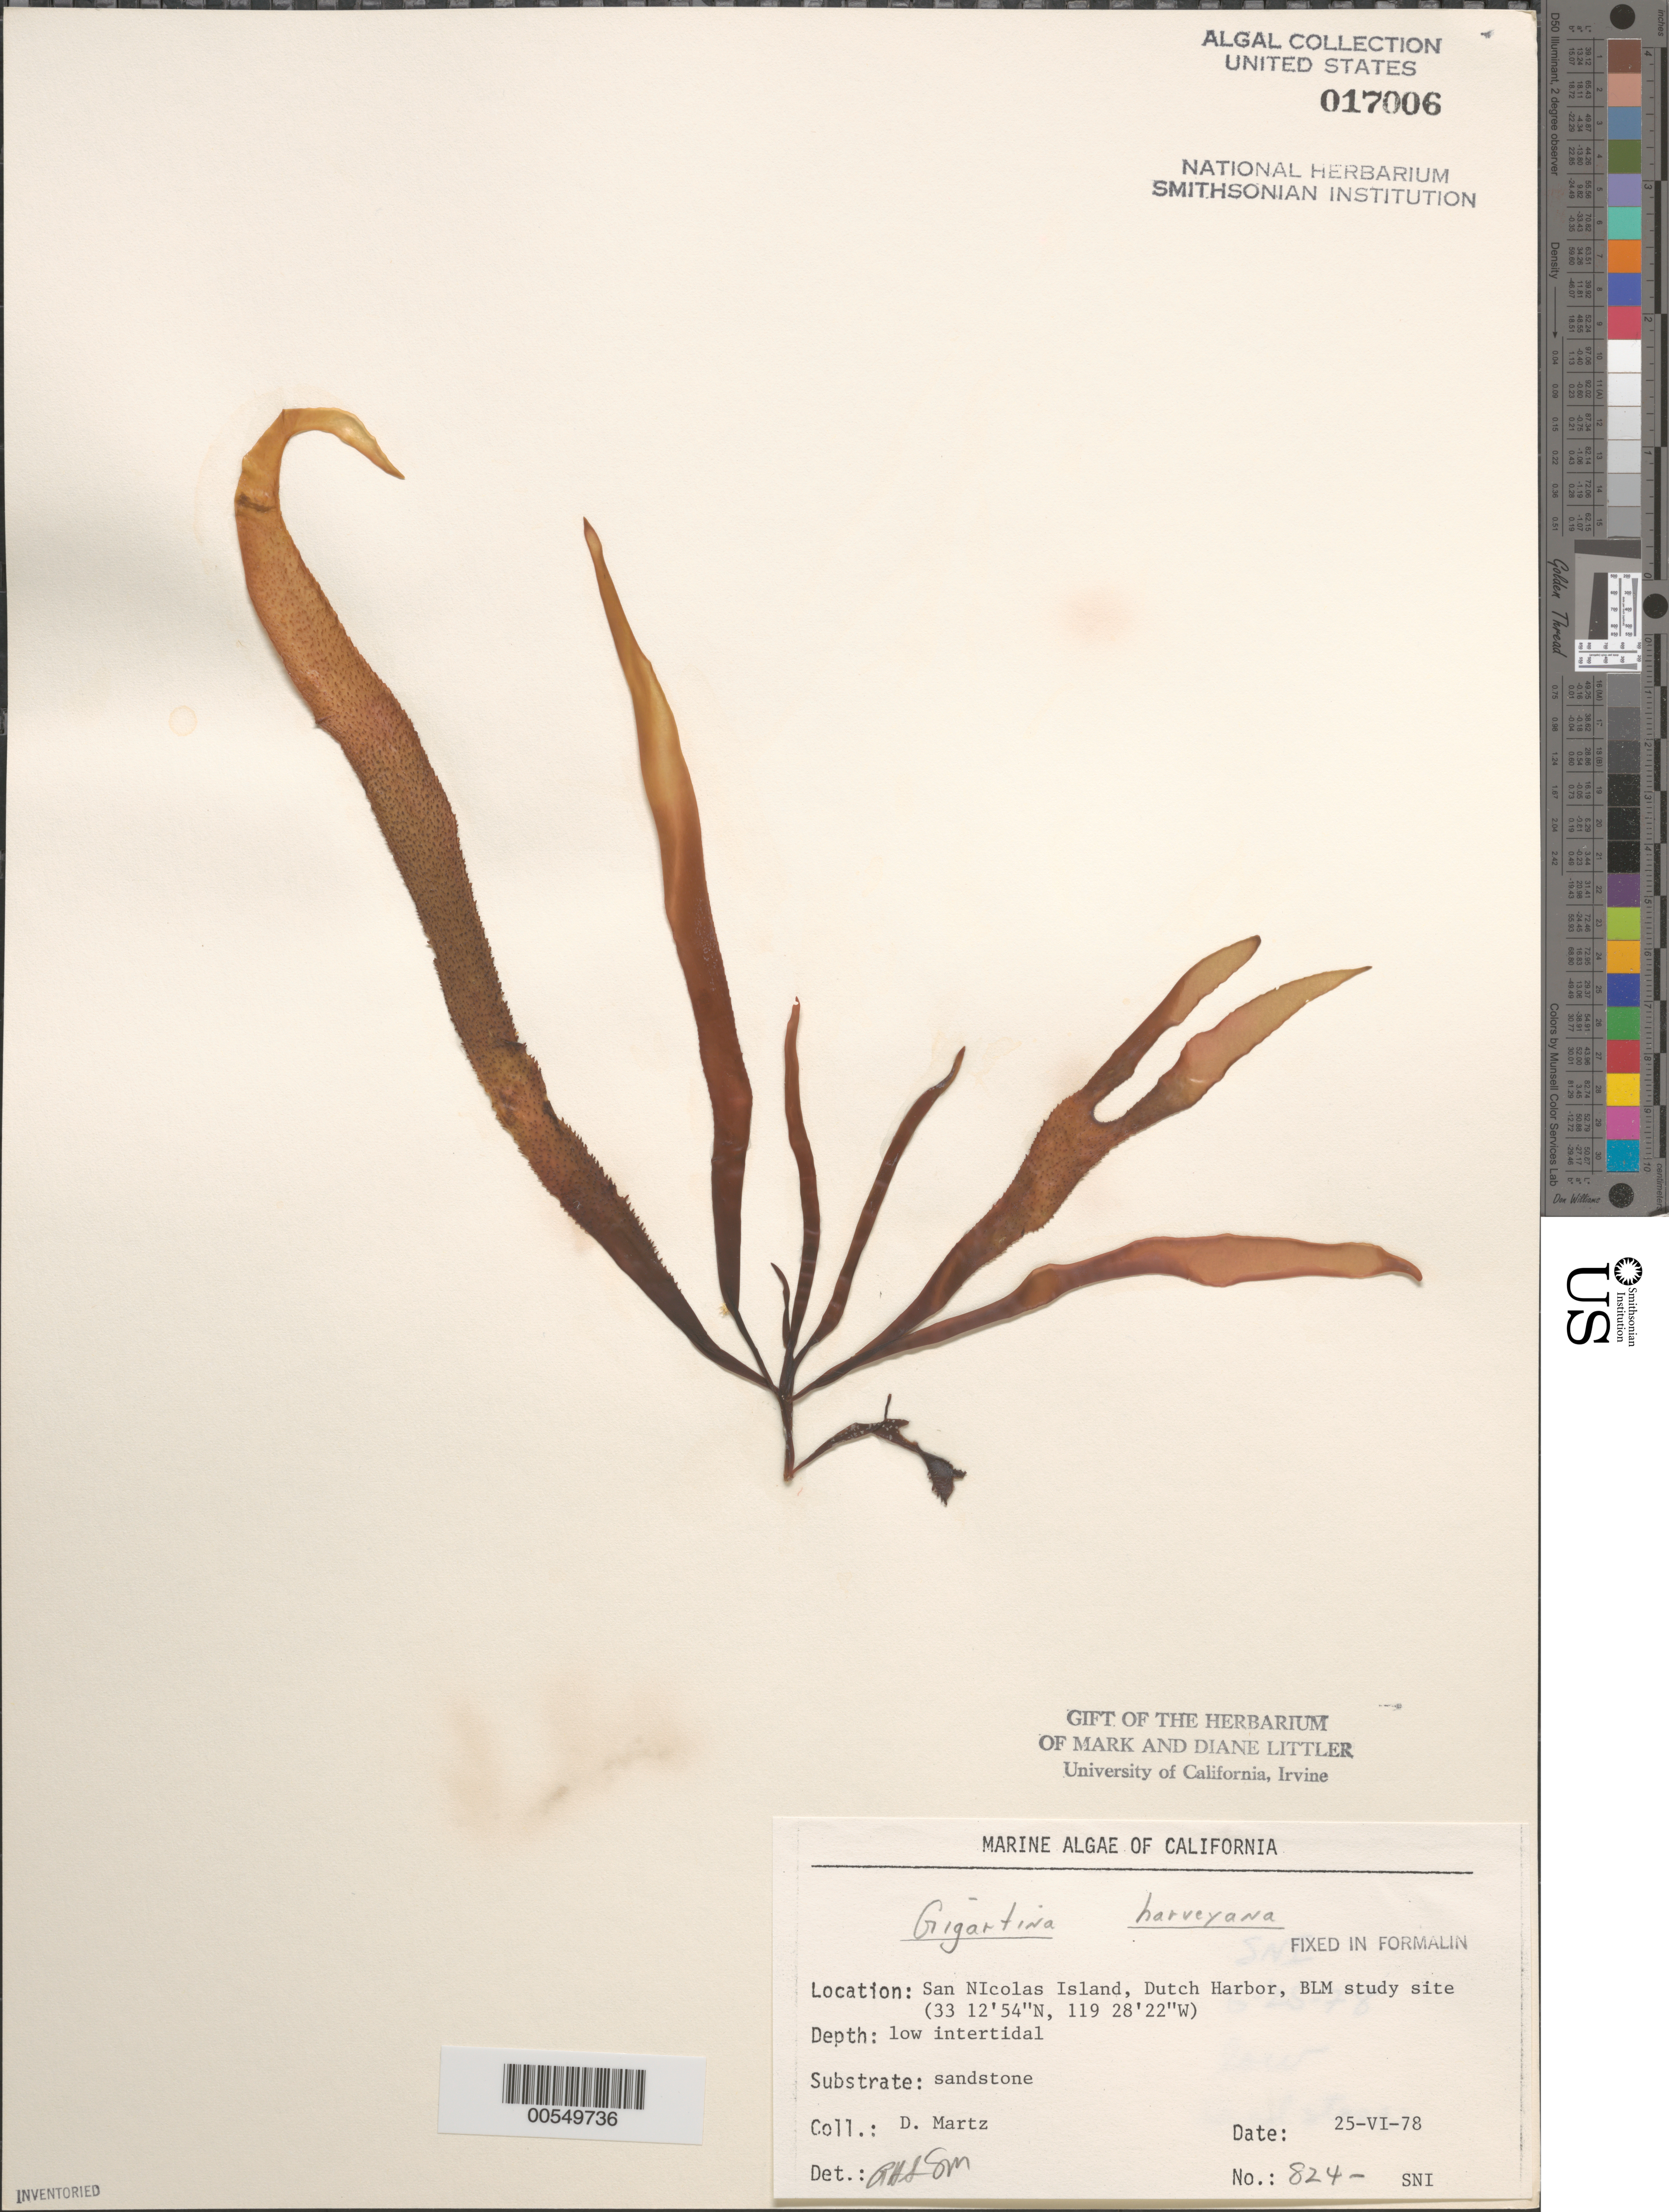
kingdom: Plantae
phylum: Rhodophyta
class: Florideophyceae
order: Gigartinales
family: Gigartinaceae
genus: Chondracanthus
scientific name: Chondracanthus harveyanus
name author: (Kütz.) Guiry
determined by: Algae name updating Project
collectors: D. Martz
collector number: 824-sni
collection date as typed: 25 Jun 1978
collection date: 1978-06-25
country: United States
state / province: California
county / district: Ventura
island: San Nicolas Island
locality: Dutch Harbor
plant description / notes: BLM-SOCALBIGHT Rocky Intertidal Survey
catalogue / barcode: US 17006